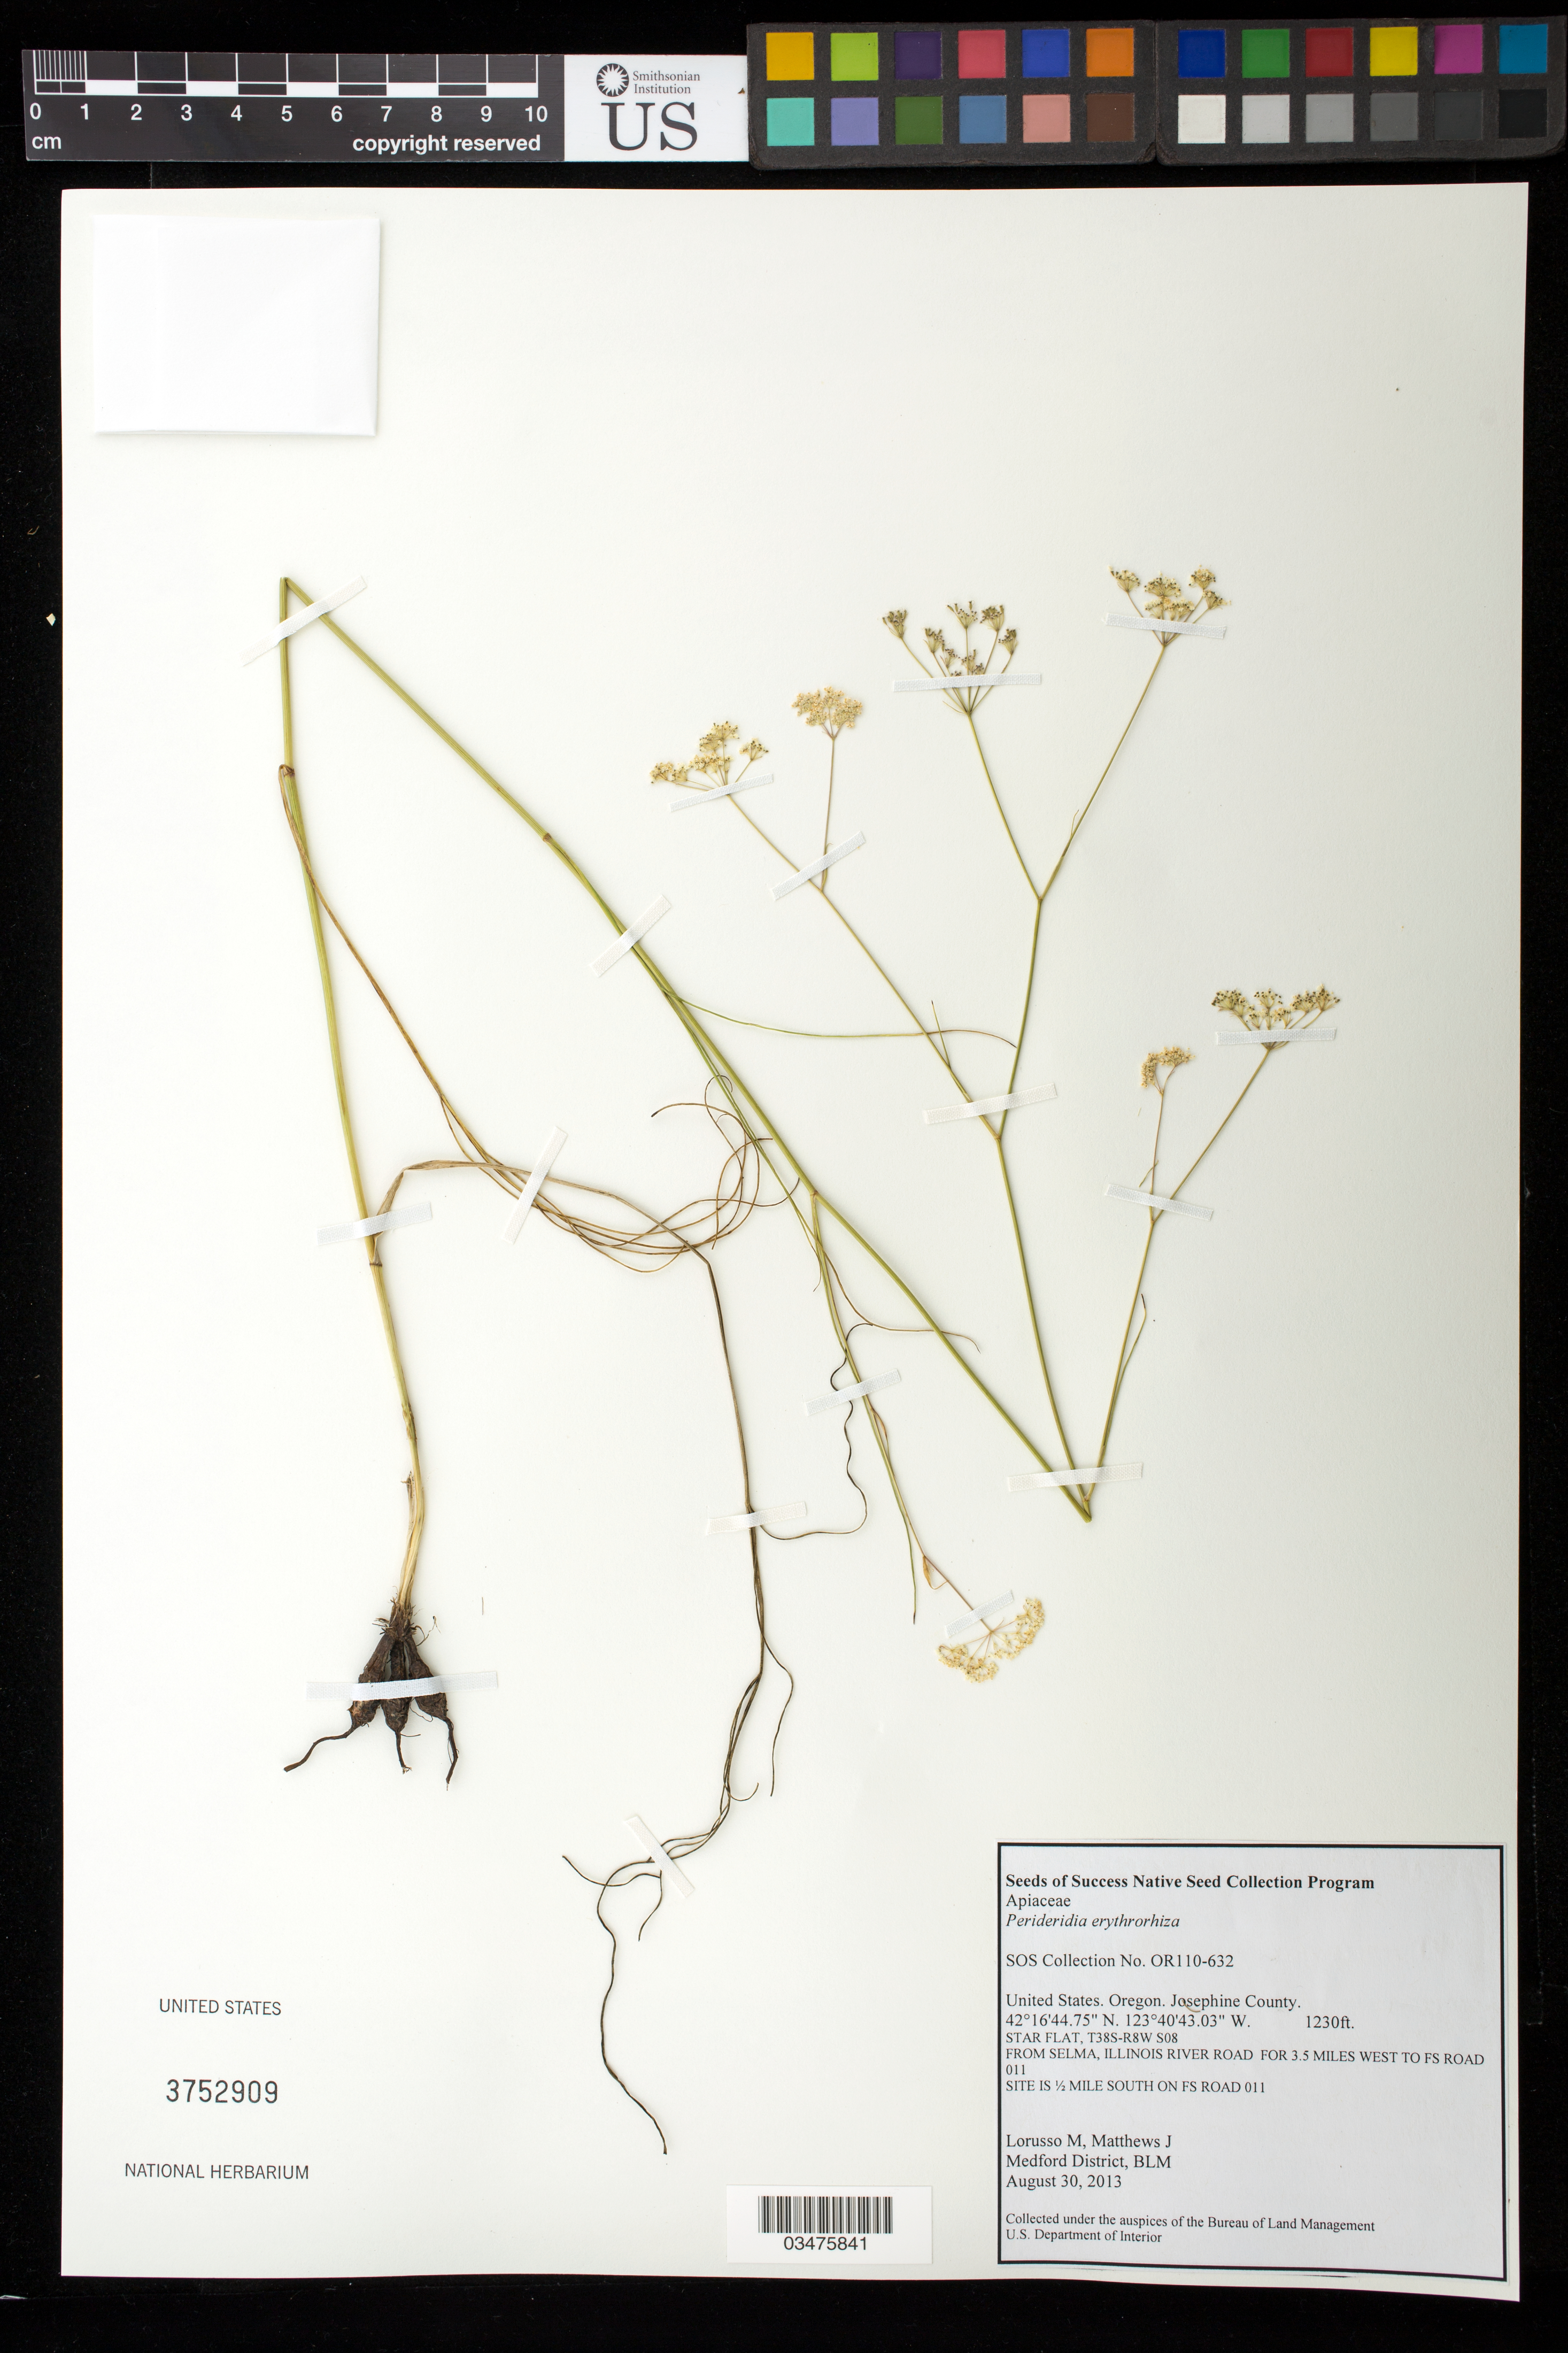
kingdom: Plantae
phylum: Tracheophyta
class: Magnoliopsida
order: Apiales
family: Apiaceae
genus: Perideridia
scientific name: Perideridia erythrorhiza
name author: (Piper) T.I. Chuang & Constance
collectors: M. Lorusso & J. Matthews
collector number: OR110-632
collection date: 2013-08-30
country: United States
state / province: Oregon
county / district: Josephine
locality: Star Flat. From Selma, Illinois River Road for 3.5 mi. W to FS Road 011, 1/2 mile S on FS Road 011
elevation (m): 375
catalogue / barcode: US 3752909